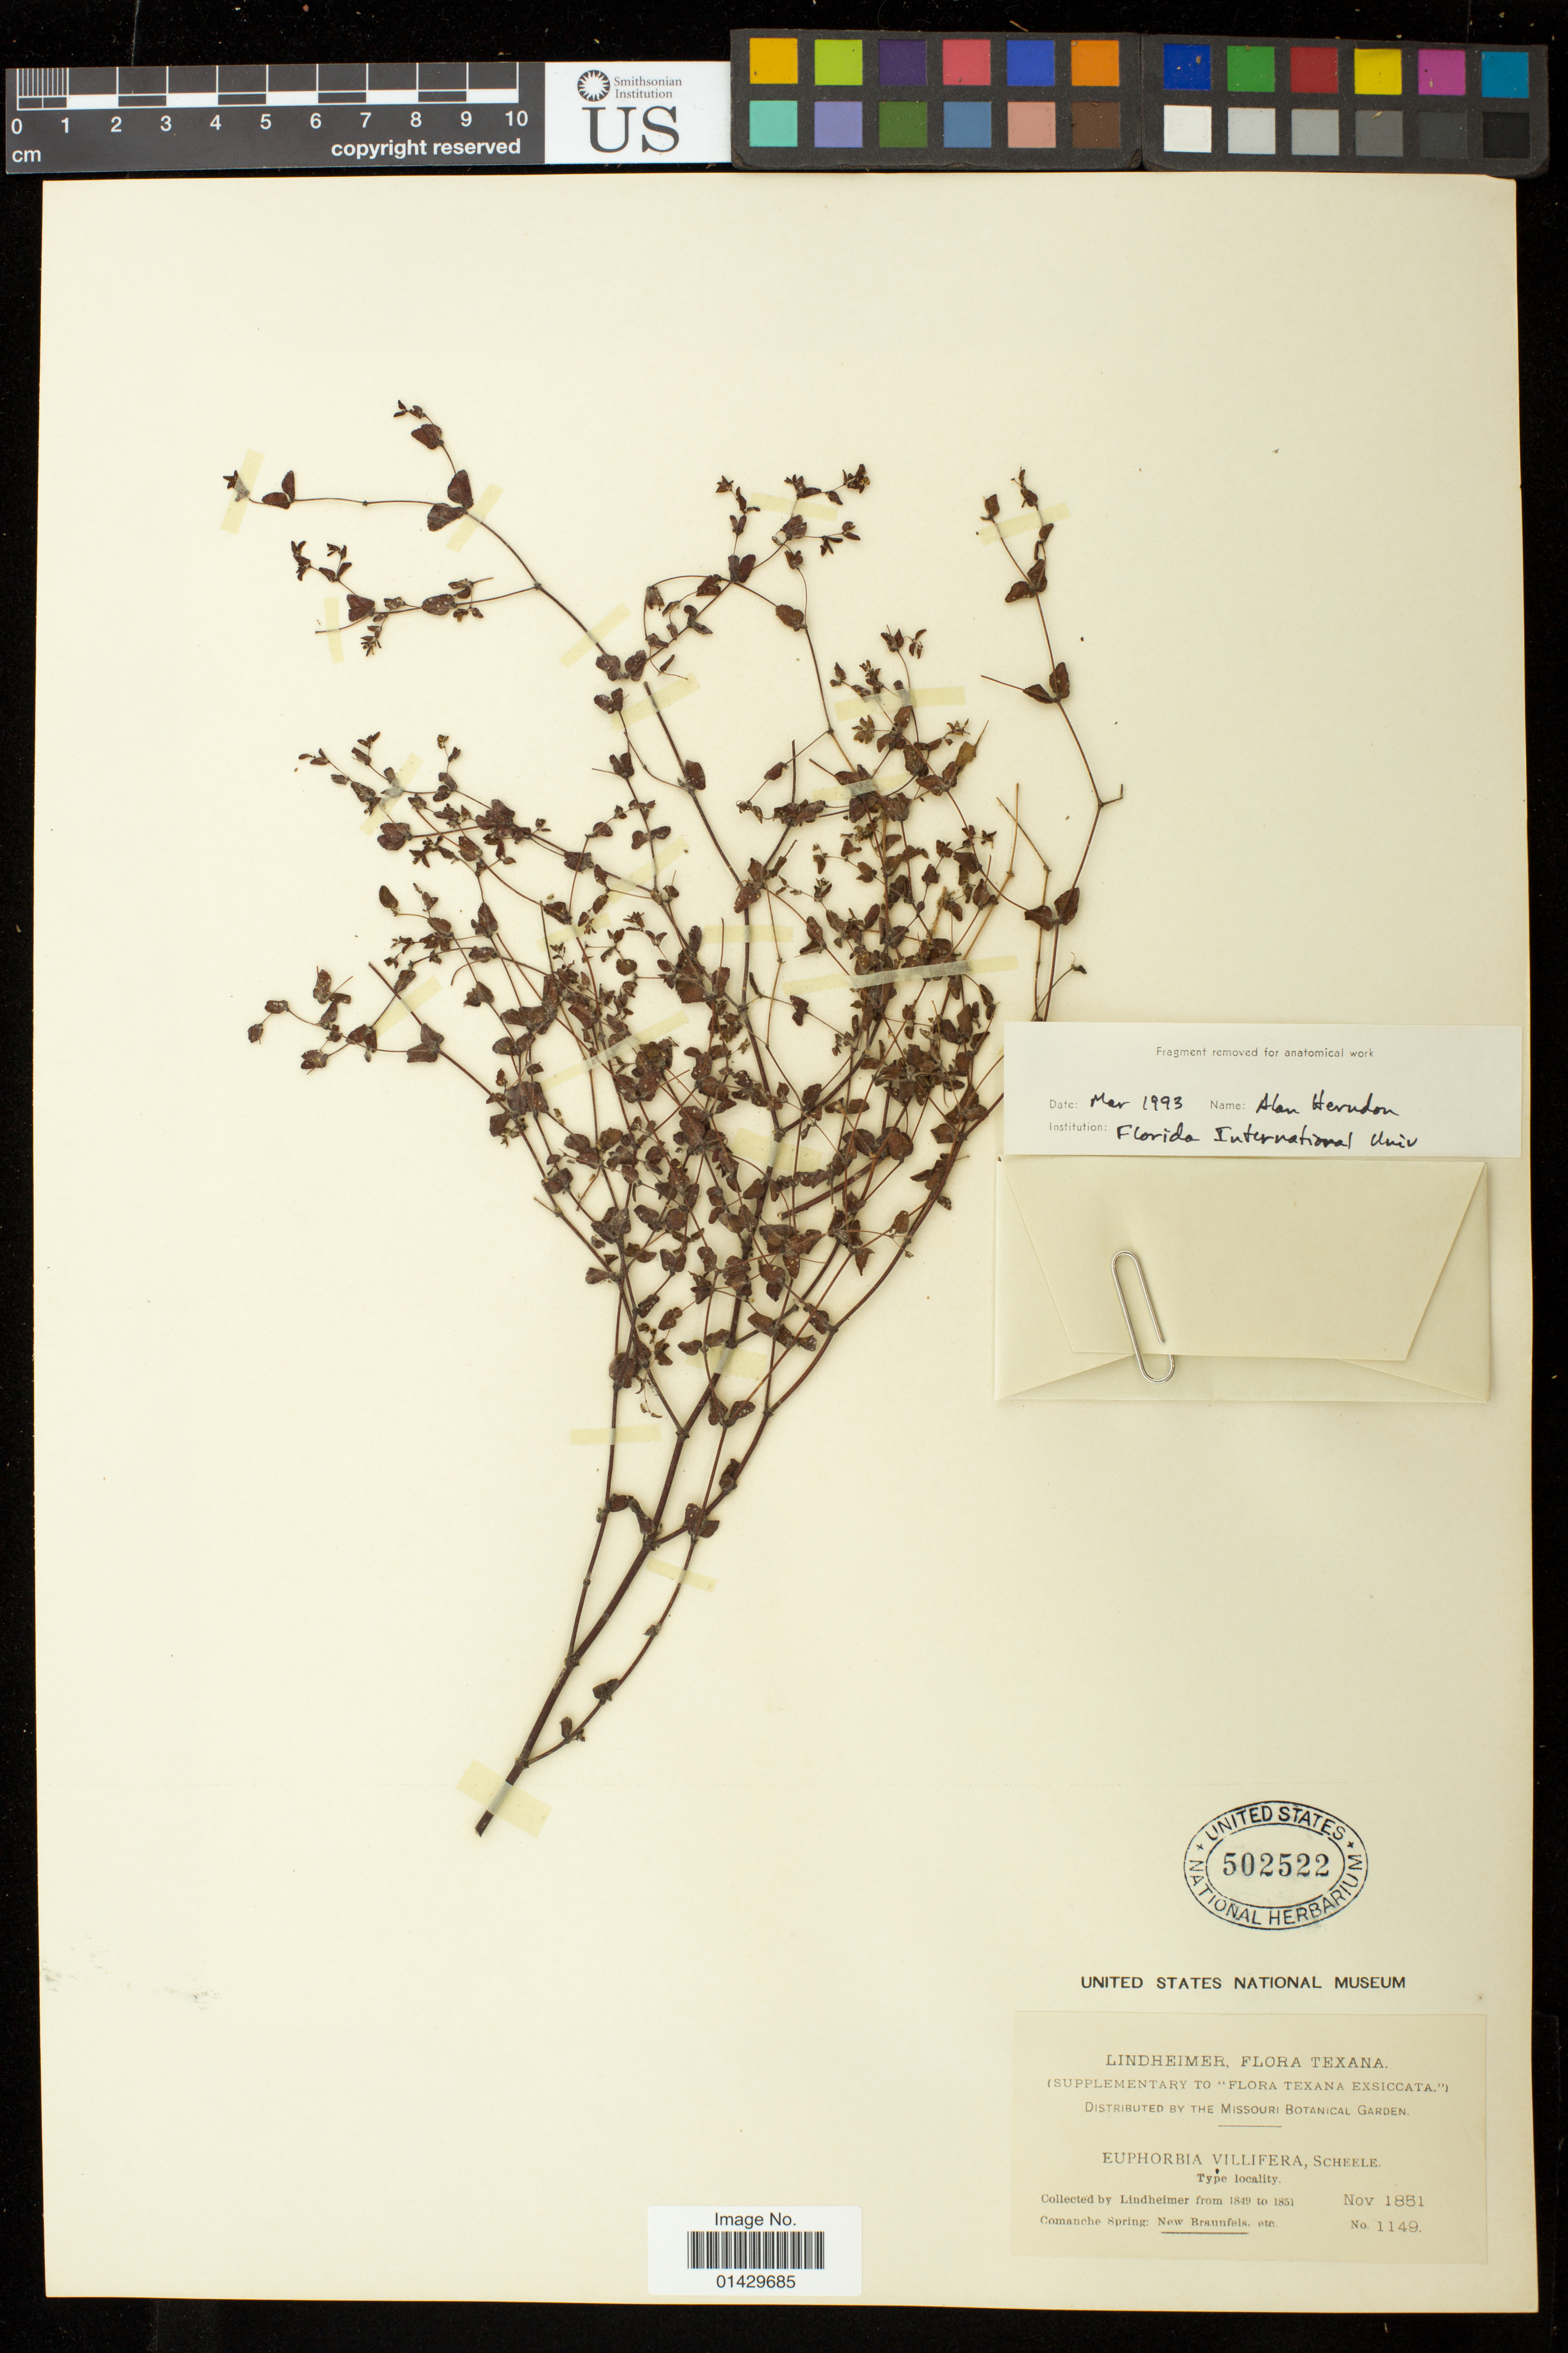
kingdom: Plantae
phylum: Tracheophyta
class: Magnoliopsida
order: Malpighiales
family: Euphorbiaceae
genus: Euphorbia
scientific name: Euphorbia villifera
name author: Scheele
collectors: -. Lindheimer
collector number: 1149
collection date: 1851-11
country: United States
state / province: Texas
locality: Comanche Spring: New Braunfels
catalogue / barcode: US 502522